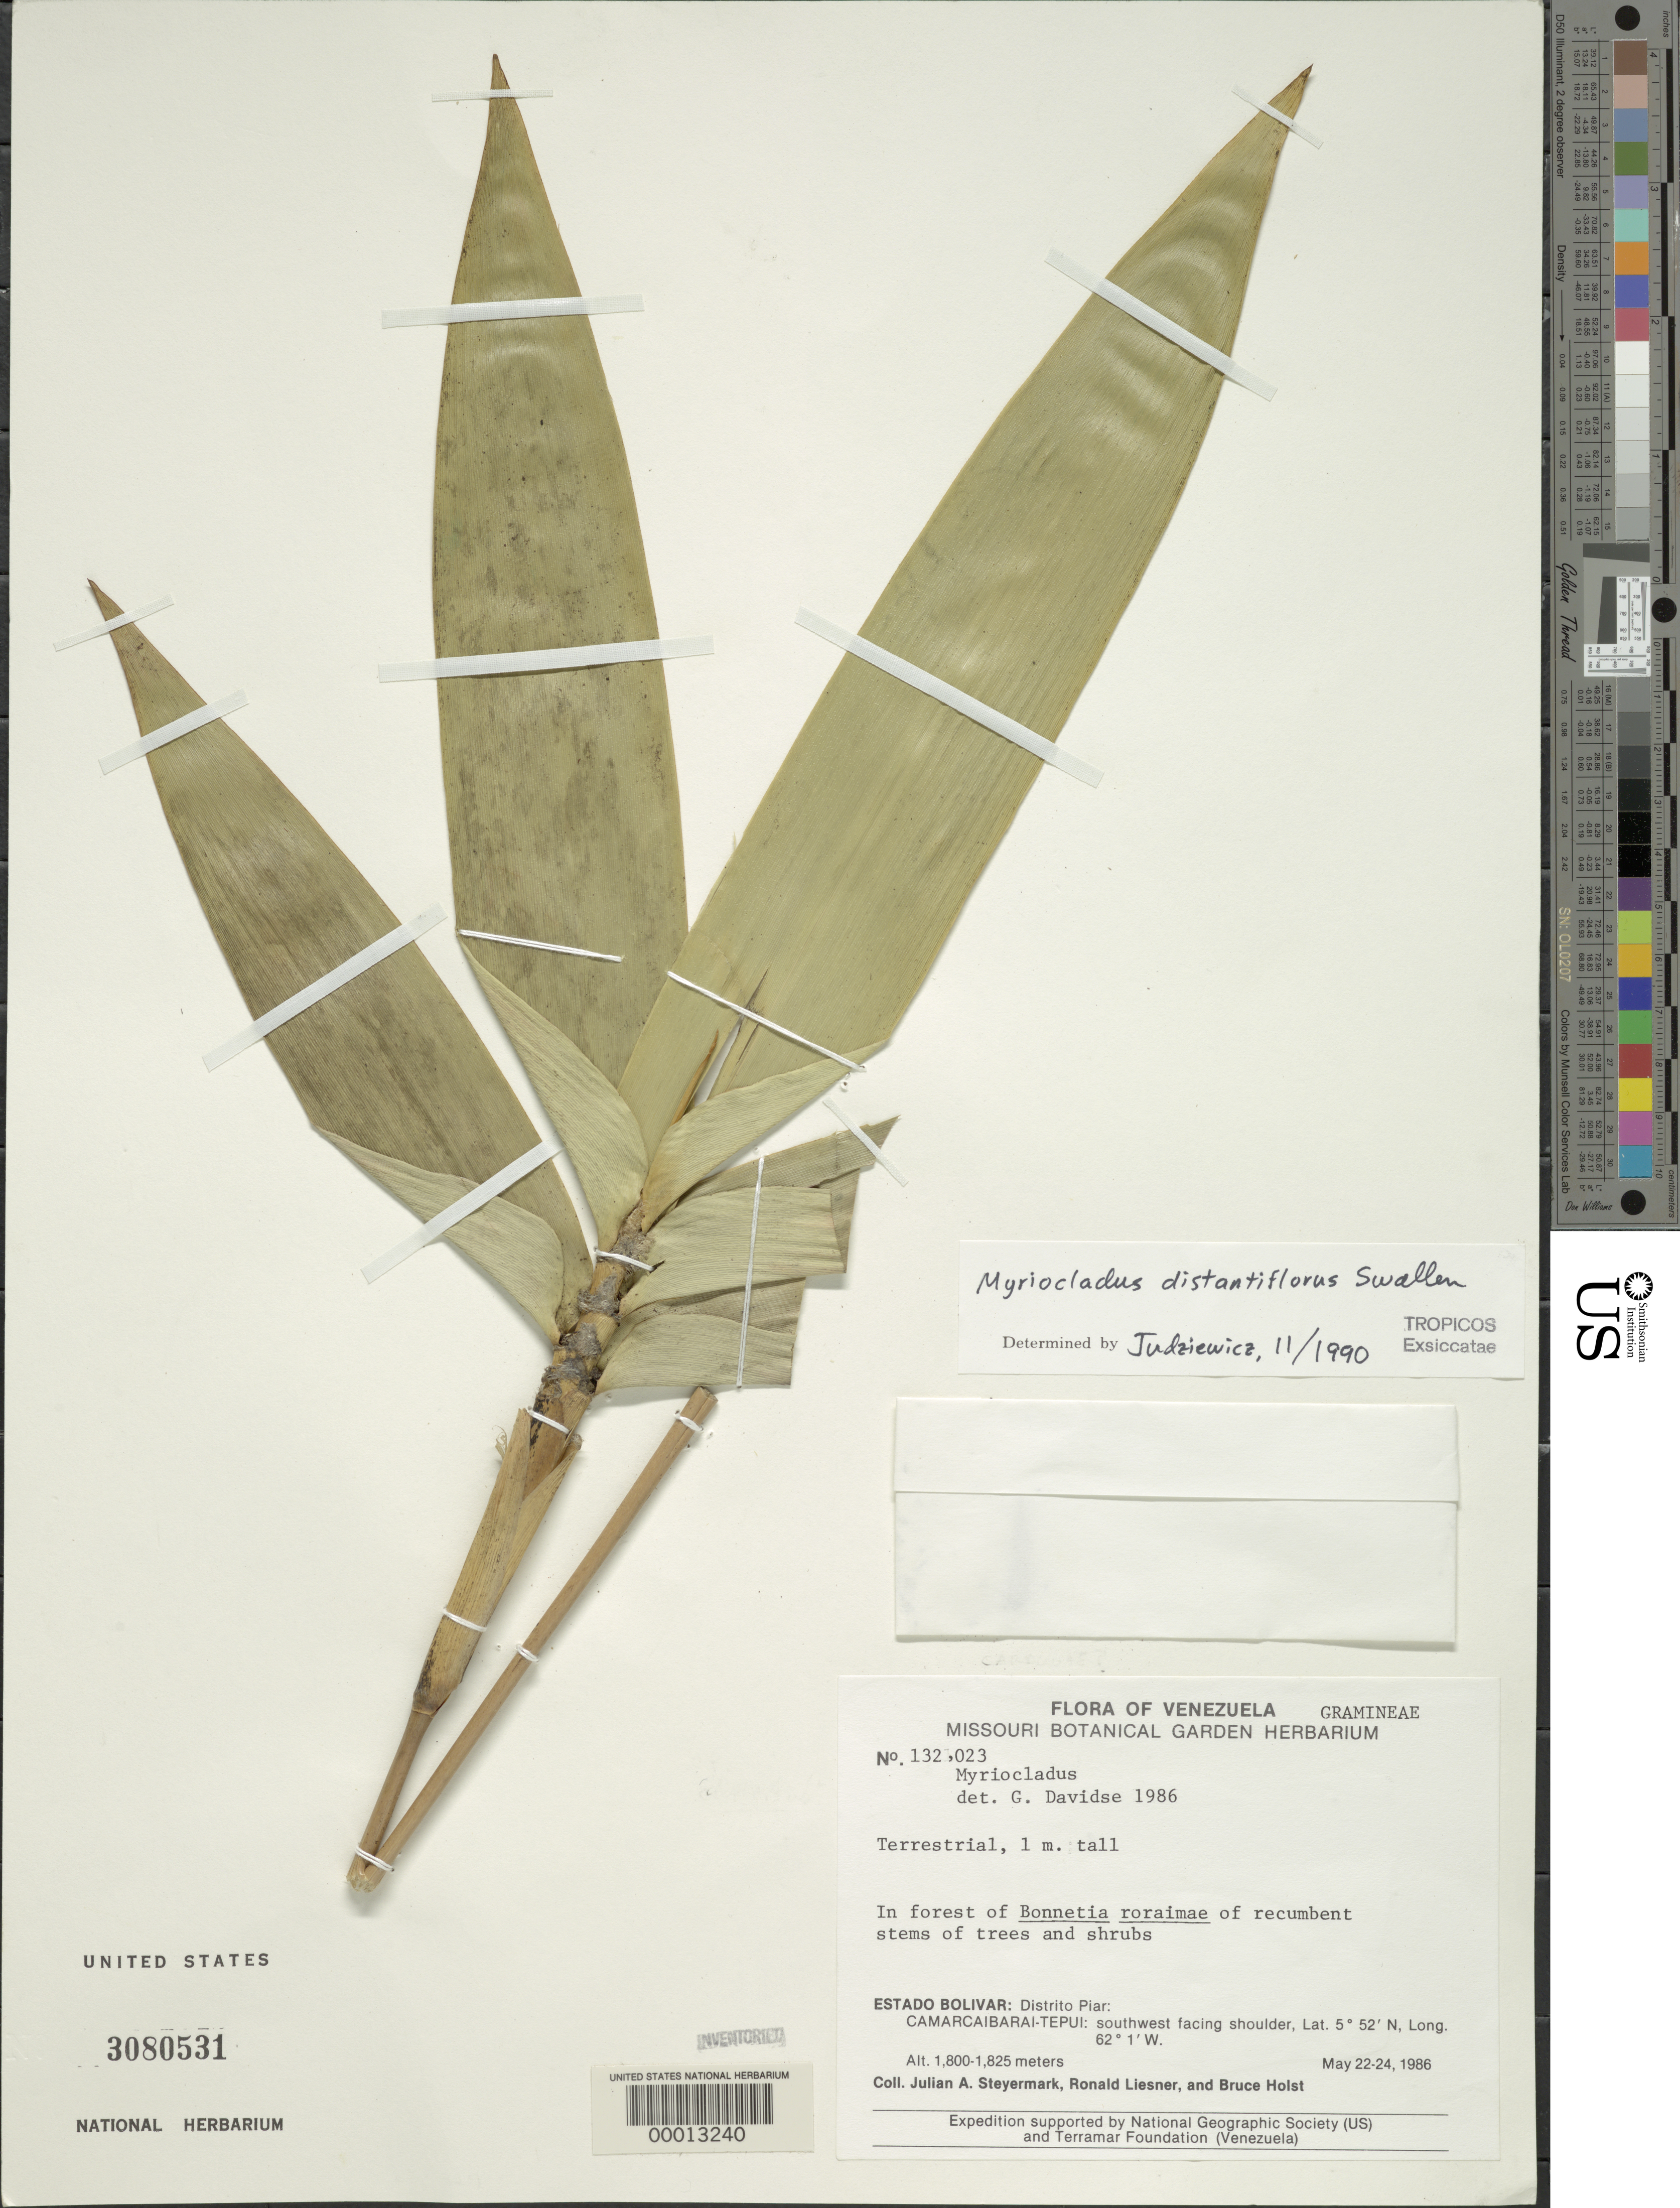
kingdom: Plantae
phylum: Tracheophyta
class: Liliopsida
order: Poales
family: Poaceae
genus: Myriocladus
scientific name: Myriocladus distantiflorus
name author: Swallen in Maguire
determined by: Judziewicz, E. J.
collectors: J. Steyermark, R. L. Liesner & B. Holst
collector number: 132023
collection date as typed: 22 May 1986 to 24 May 1986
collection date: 1986-05-22/1986-05-24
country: Venezuela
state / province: Bolivar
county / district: Piar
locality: Camarcaibarai-tepui; sw facing shoulder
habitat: Forest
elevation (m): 1800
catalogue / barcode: US 3080531